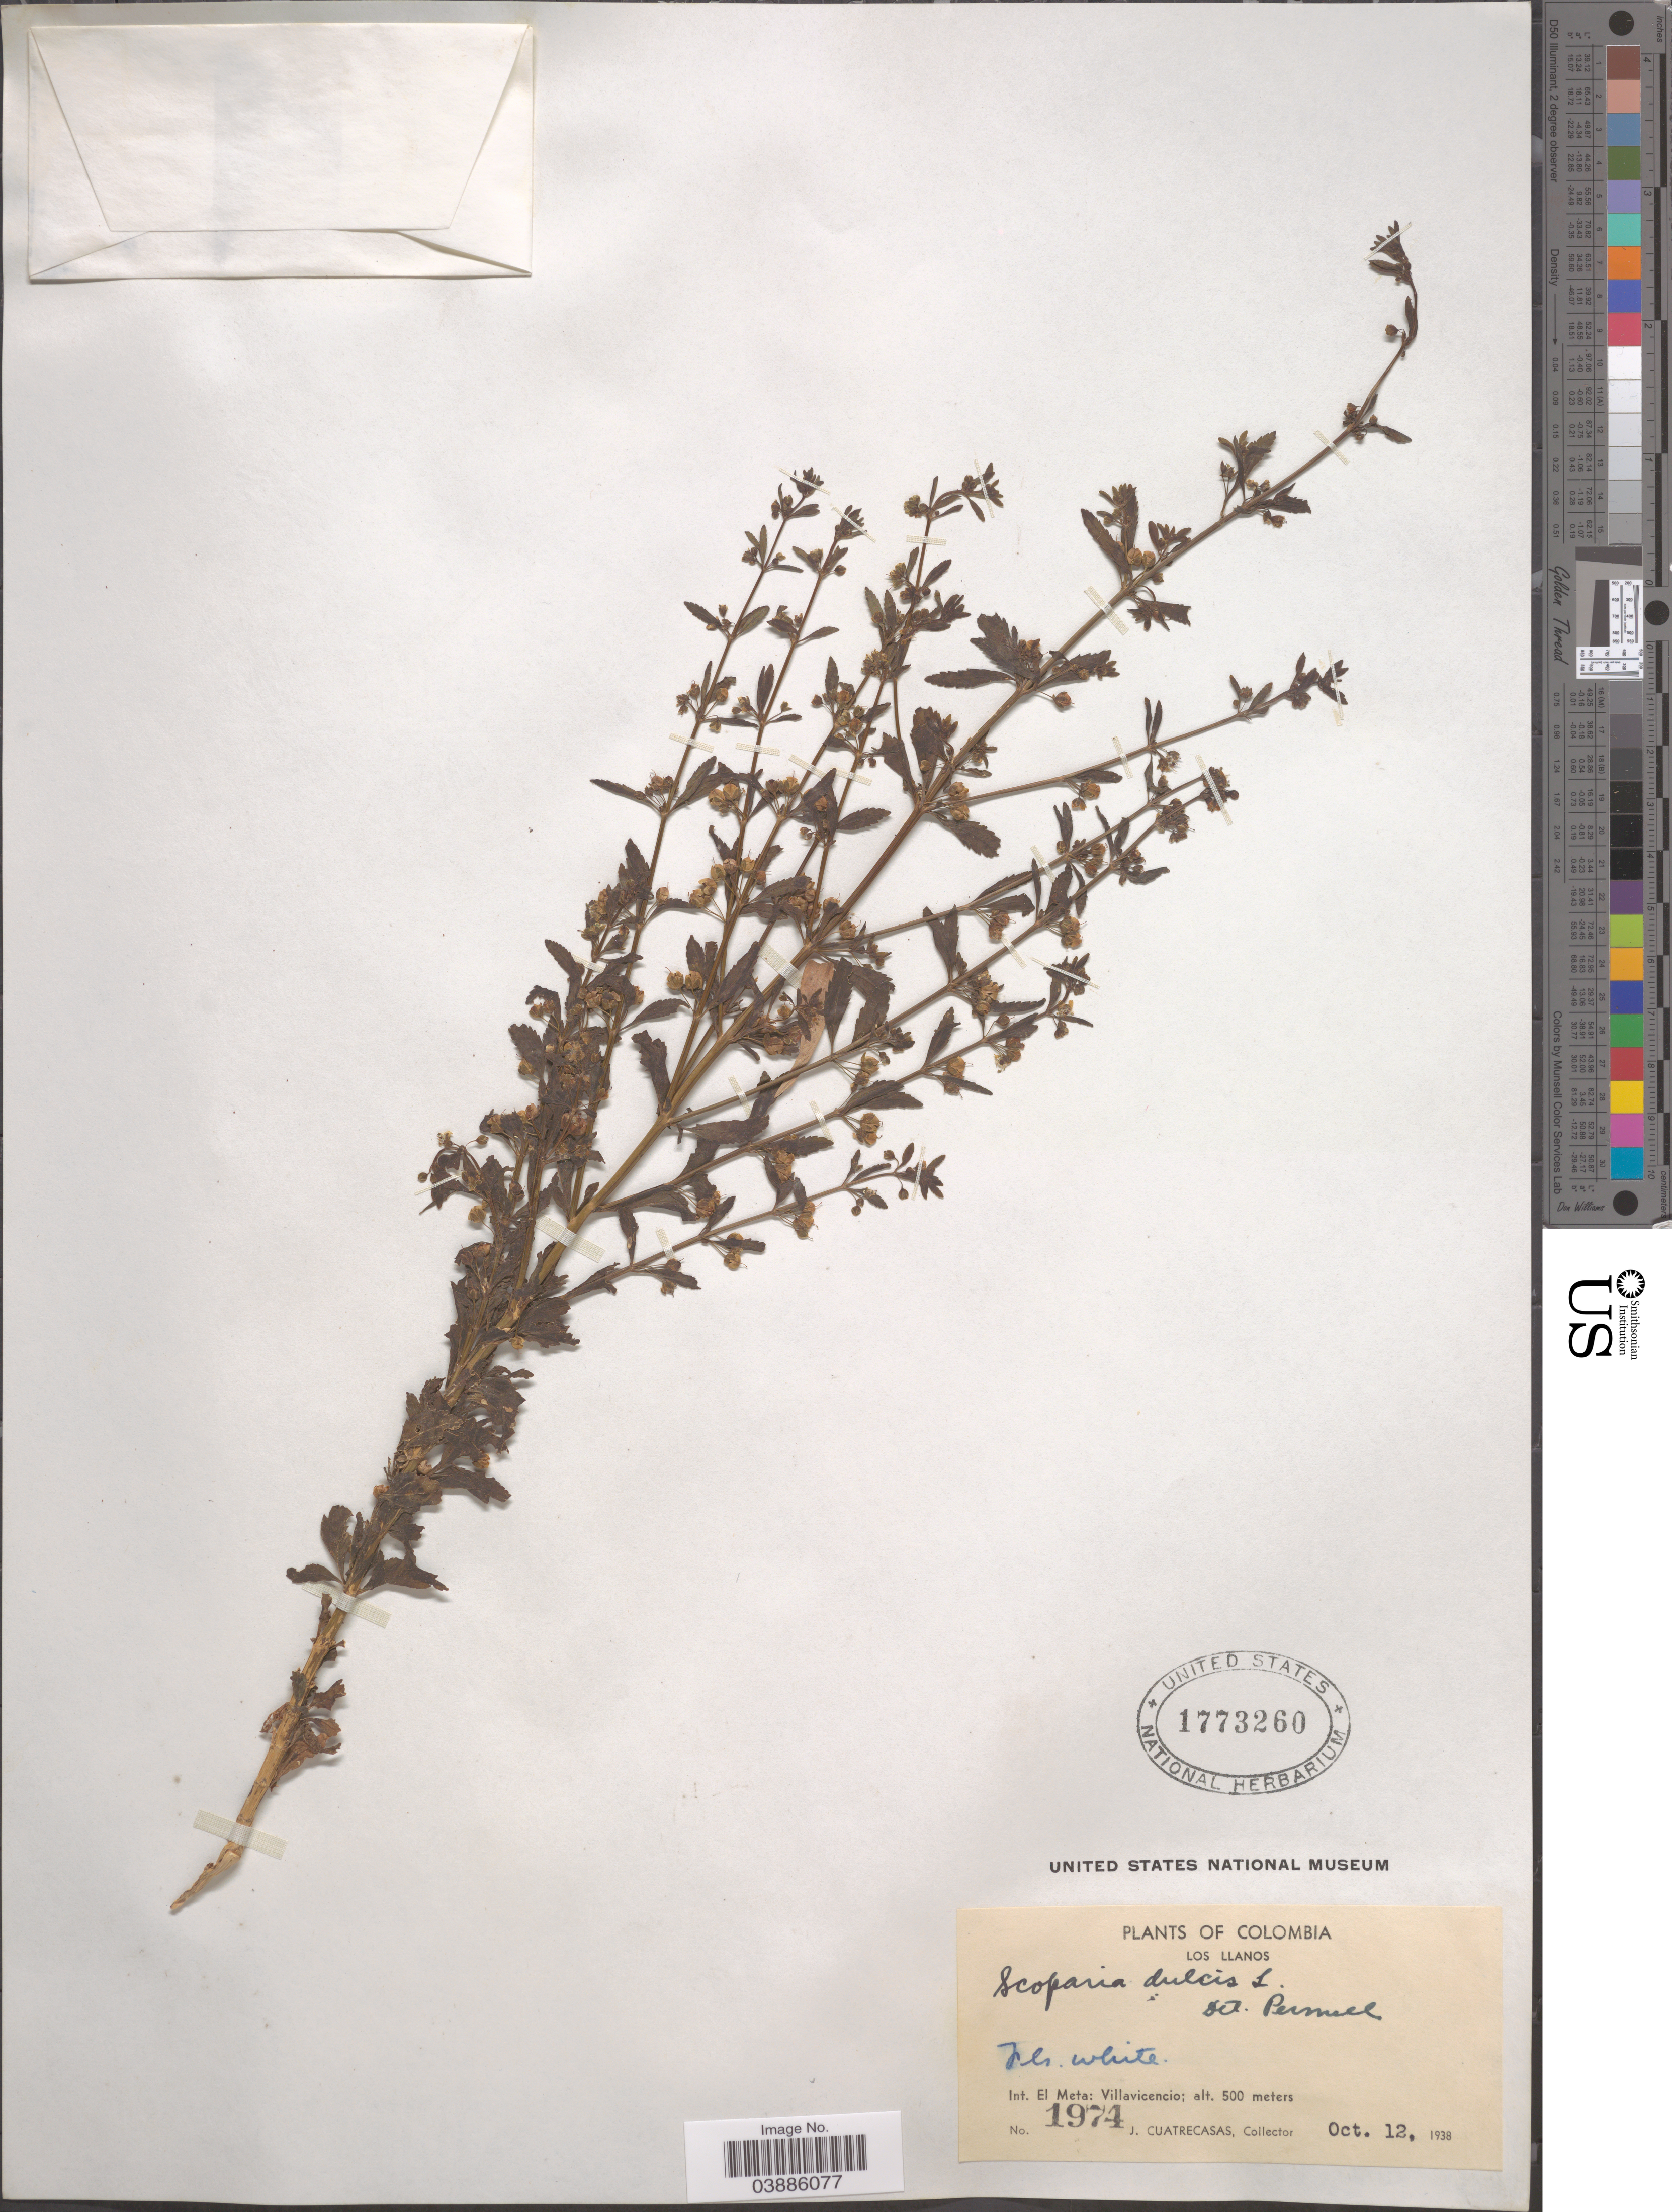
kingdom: Plantae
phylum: Tracheophyta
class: Magnoliopsida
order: Lamiales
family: Plantaginaceae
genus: Scoparia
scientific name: Scoparia dulcis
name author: L.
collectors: J. Cuatrecasas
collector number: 1974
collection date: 1938-10-12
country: Colombia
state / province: Meta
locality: Los Llanos. Int. El Meta: Villavicencio.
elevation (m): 500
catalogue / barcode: US 1773260